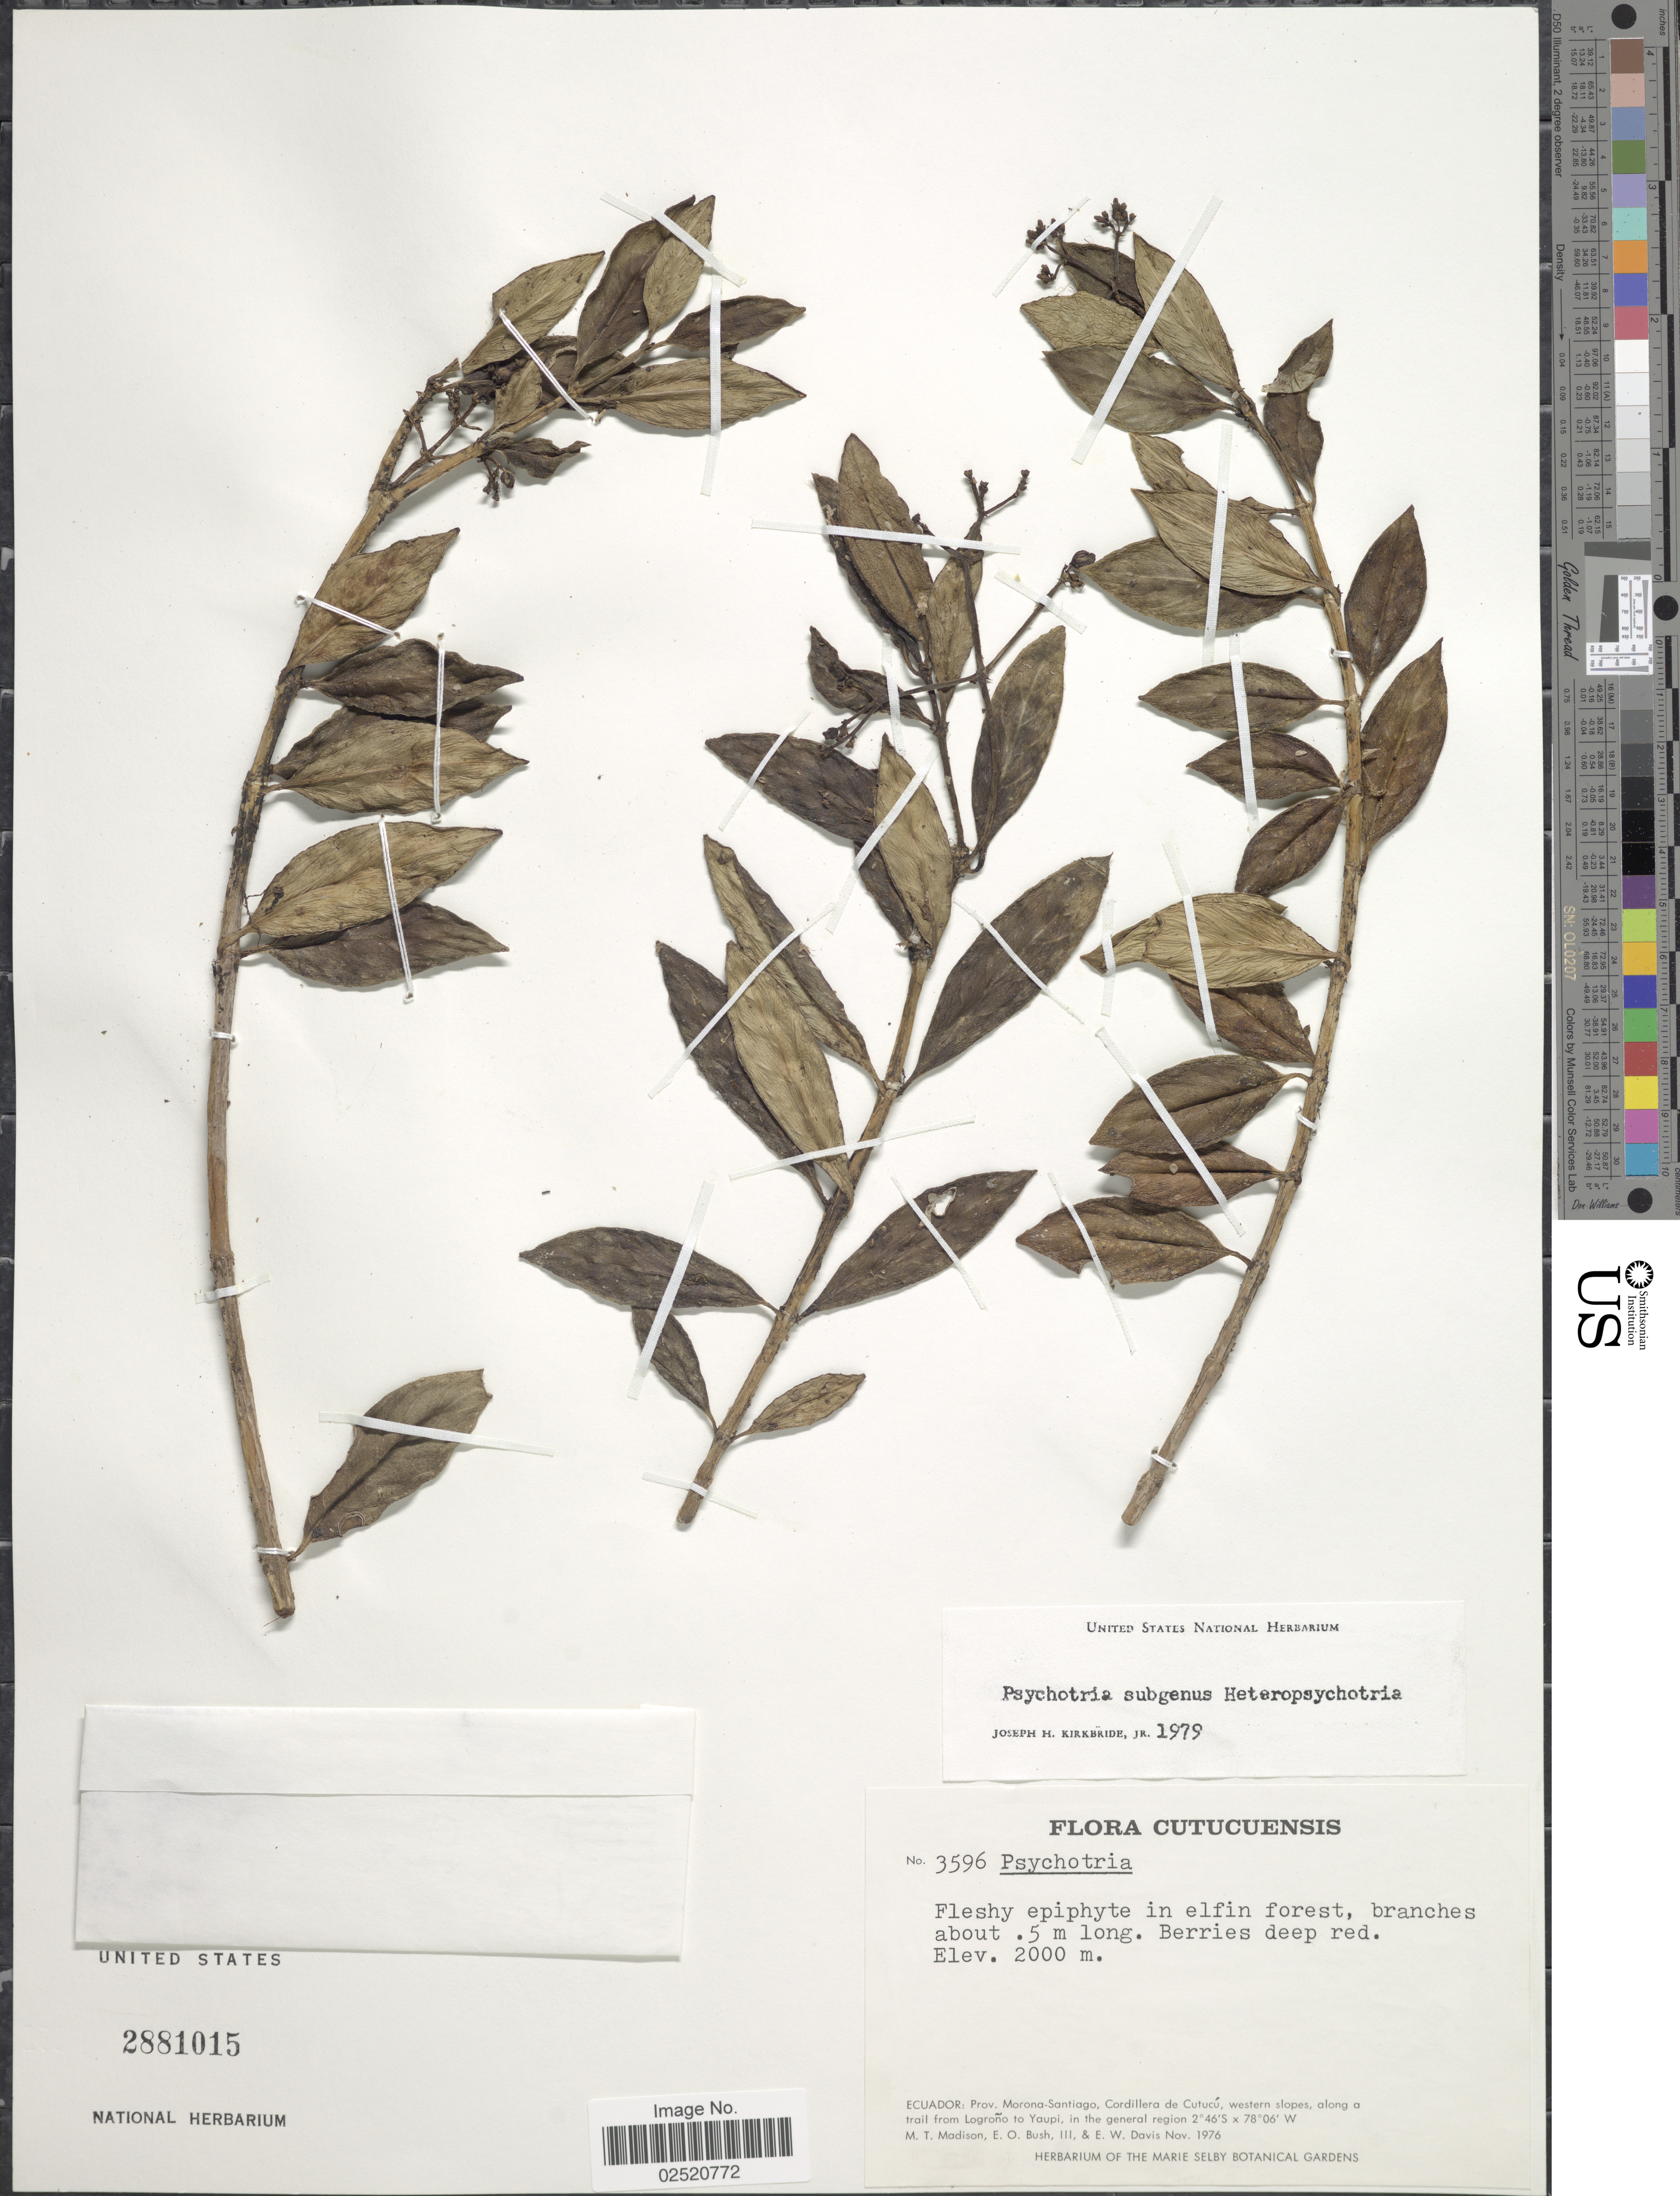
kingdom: Plantae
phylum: Tracheophyta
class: Magnoliopsida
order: Gentianales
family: Rubiaceae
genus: Psychotria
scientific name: Psychotria sp.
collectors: M. T. Madison, E. O. Bush & E. W. Davis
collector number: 3596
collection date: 1976-11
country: Ecuador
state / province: Morona-Santiago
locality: Cordillera de Cutucu, western slopes, along a trail from Logrono to Yaupi, in the general region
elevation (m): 2000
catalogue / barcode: US 2881015